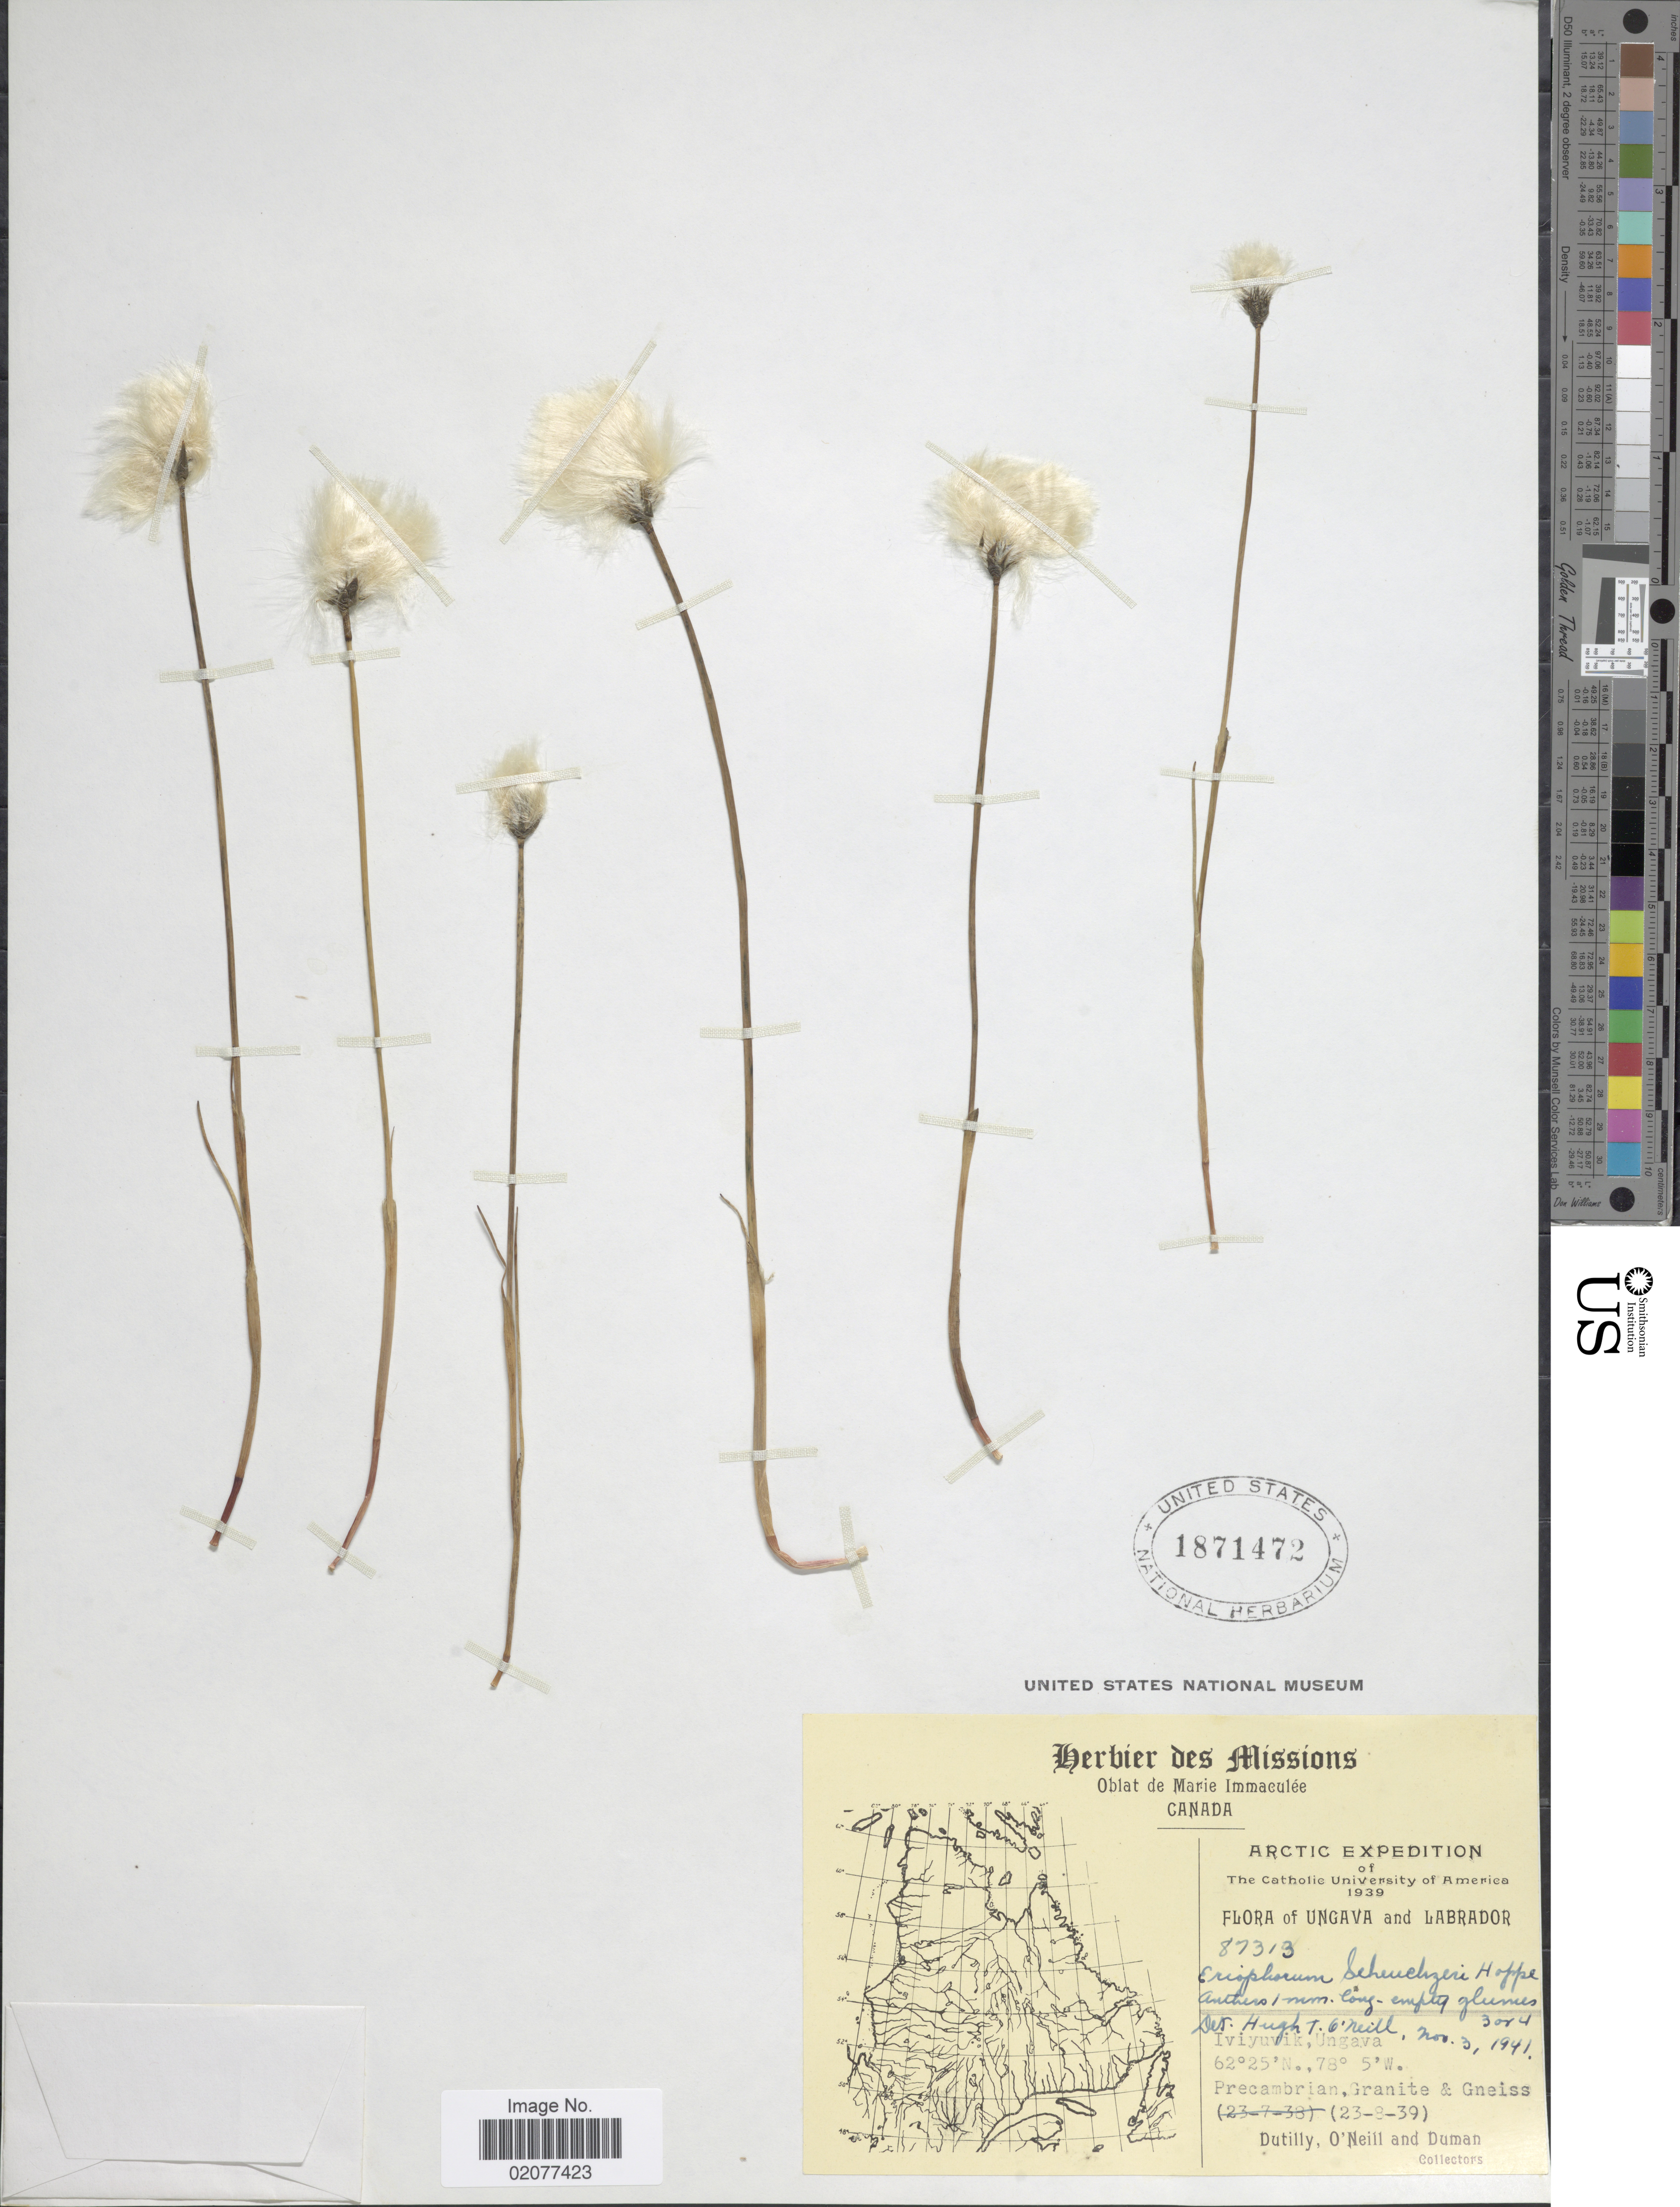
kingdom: Plantae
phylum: Tracheophyta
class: Liliopsida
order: Poales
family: Cyperaceae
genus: Eriophorum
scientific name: Eriophorum scheuchzeri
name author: Hoppe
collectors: -. Dutilly, O' Neill & -. Duman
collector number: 87313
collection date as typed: Transcribed d/m/y: 23/8/39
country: Canada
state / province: Nunavut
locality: Ugava, Iviyuvik, Ungava. Precambrian. Arctic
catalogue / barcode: US 1871472